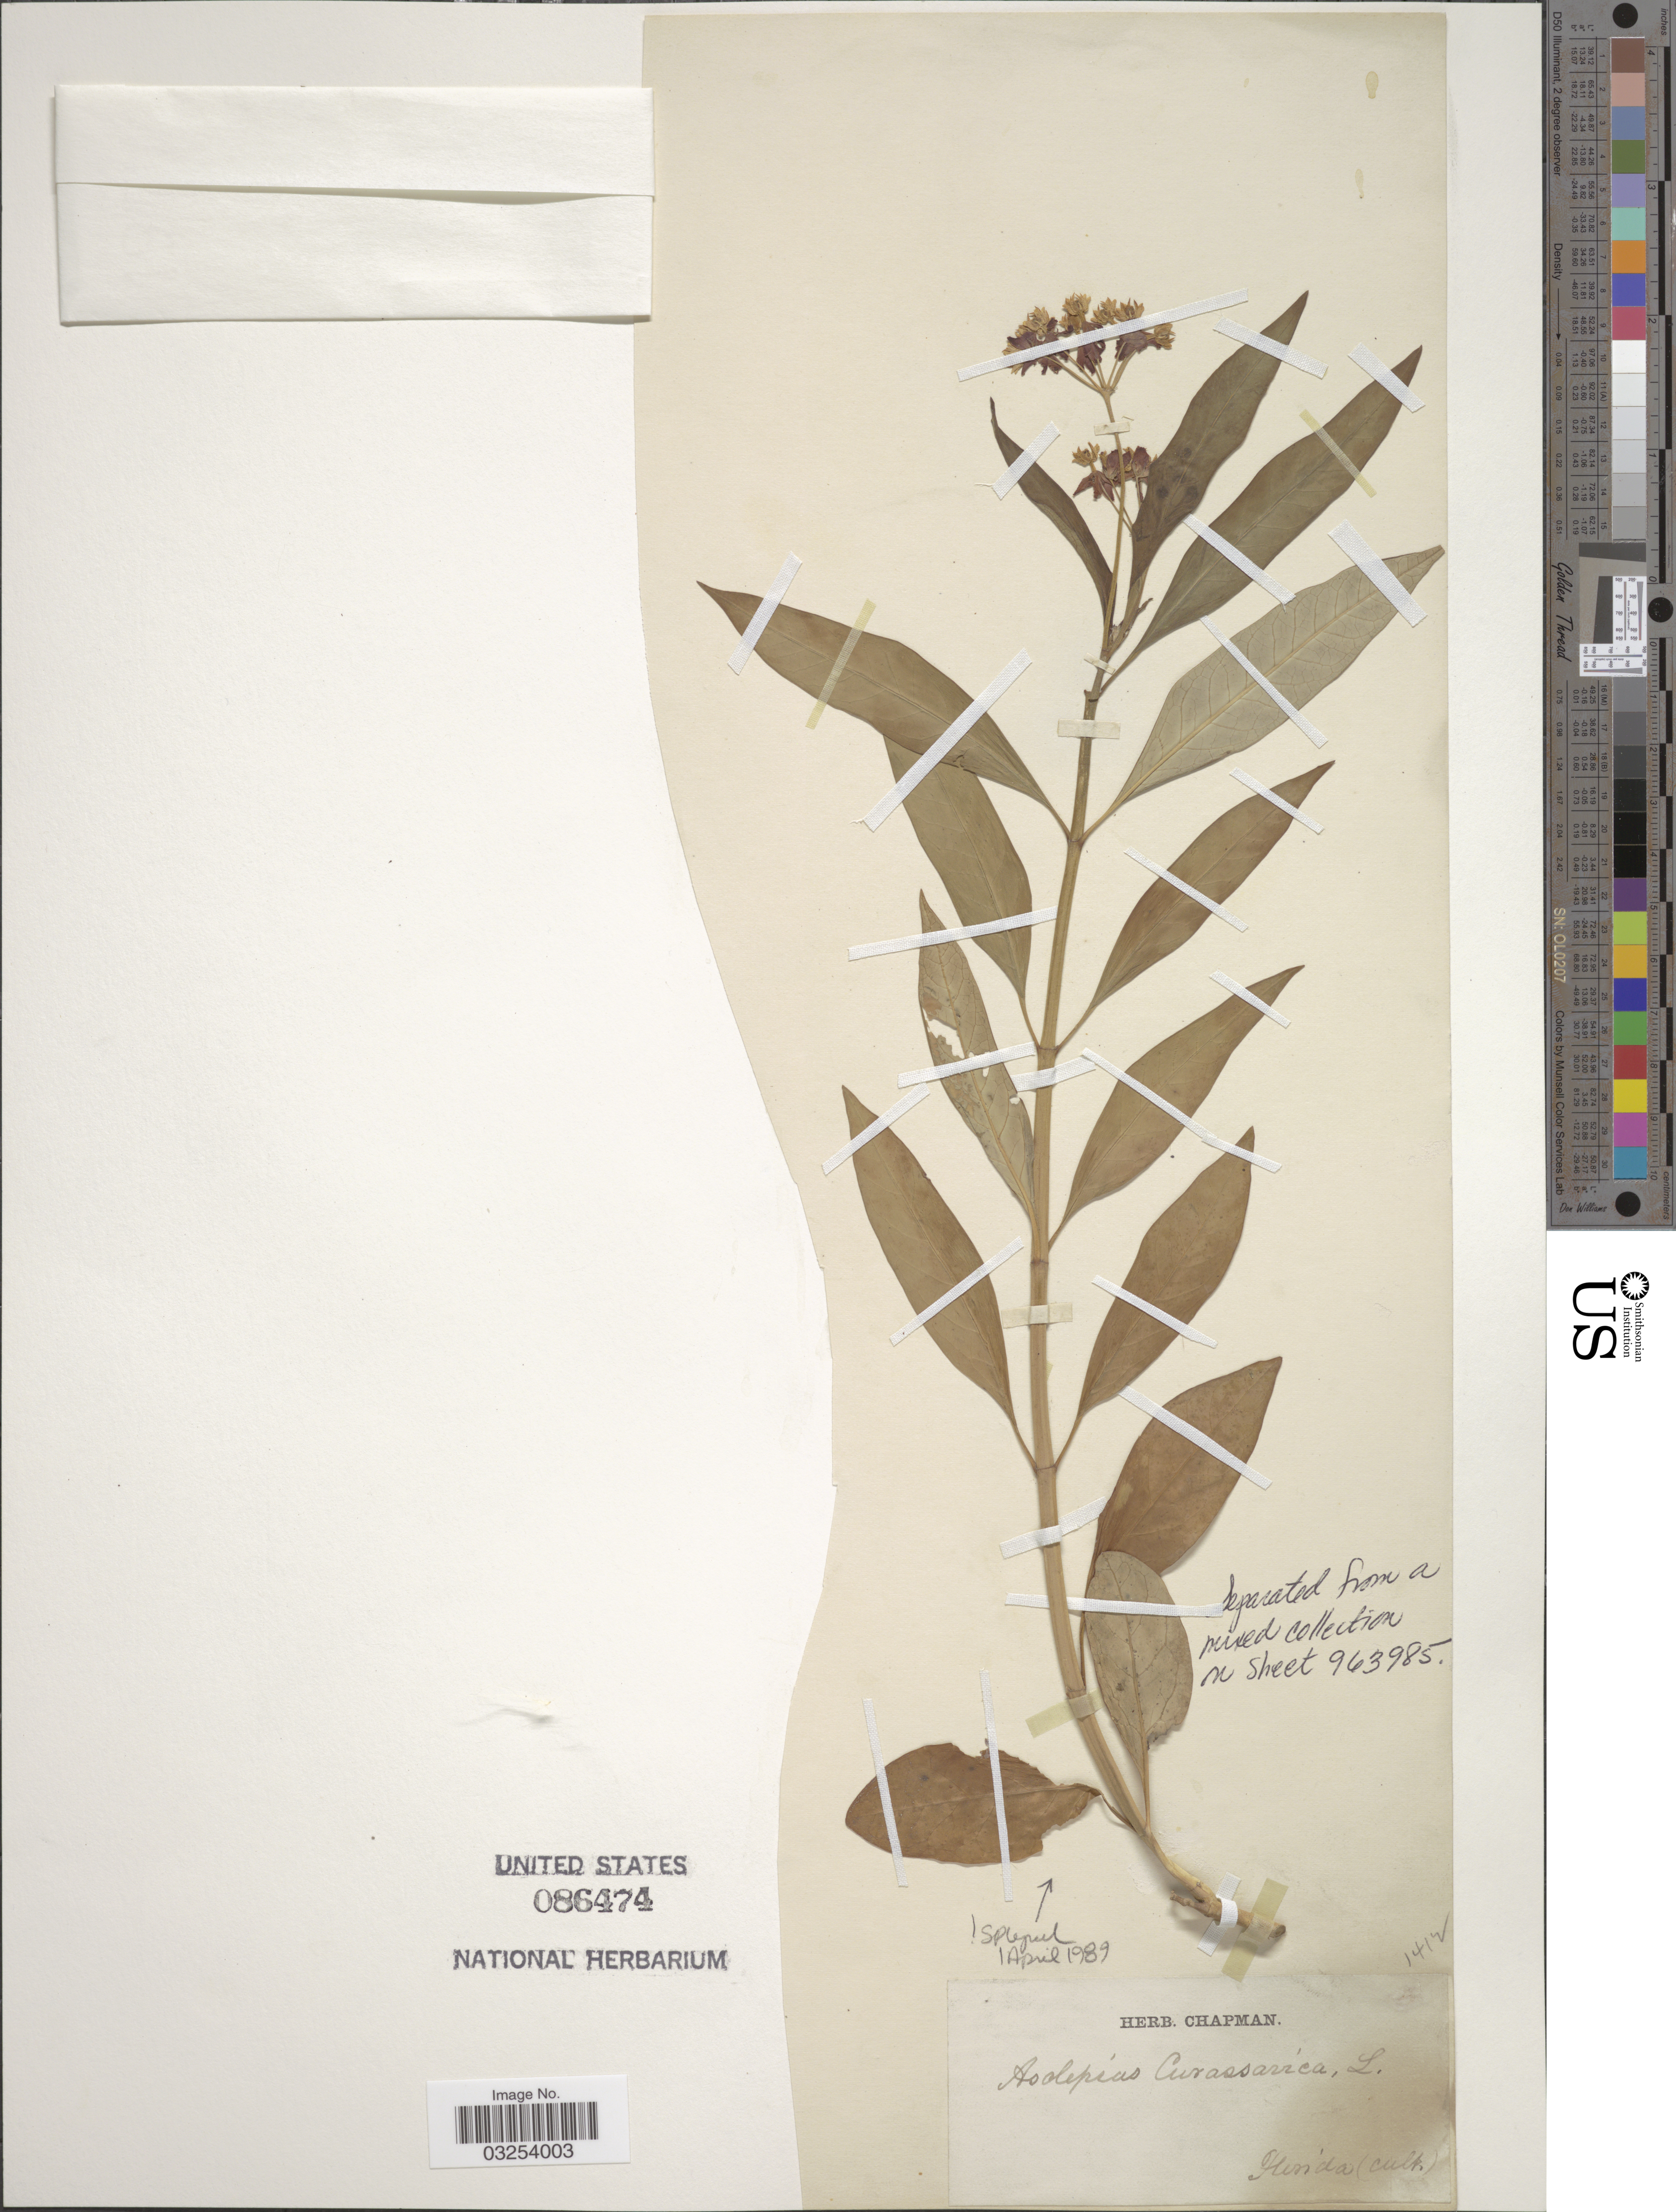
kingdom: Plantae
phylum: Tracheophyta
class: Magnoliopsida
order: Gentianales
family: Apocynaceae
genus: Asclepias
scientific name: Asclepias curassavica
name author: L.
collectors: ex herb. Chapman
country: United States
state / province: Florida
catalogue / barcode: US 86474